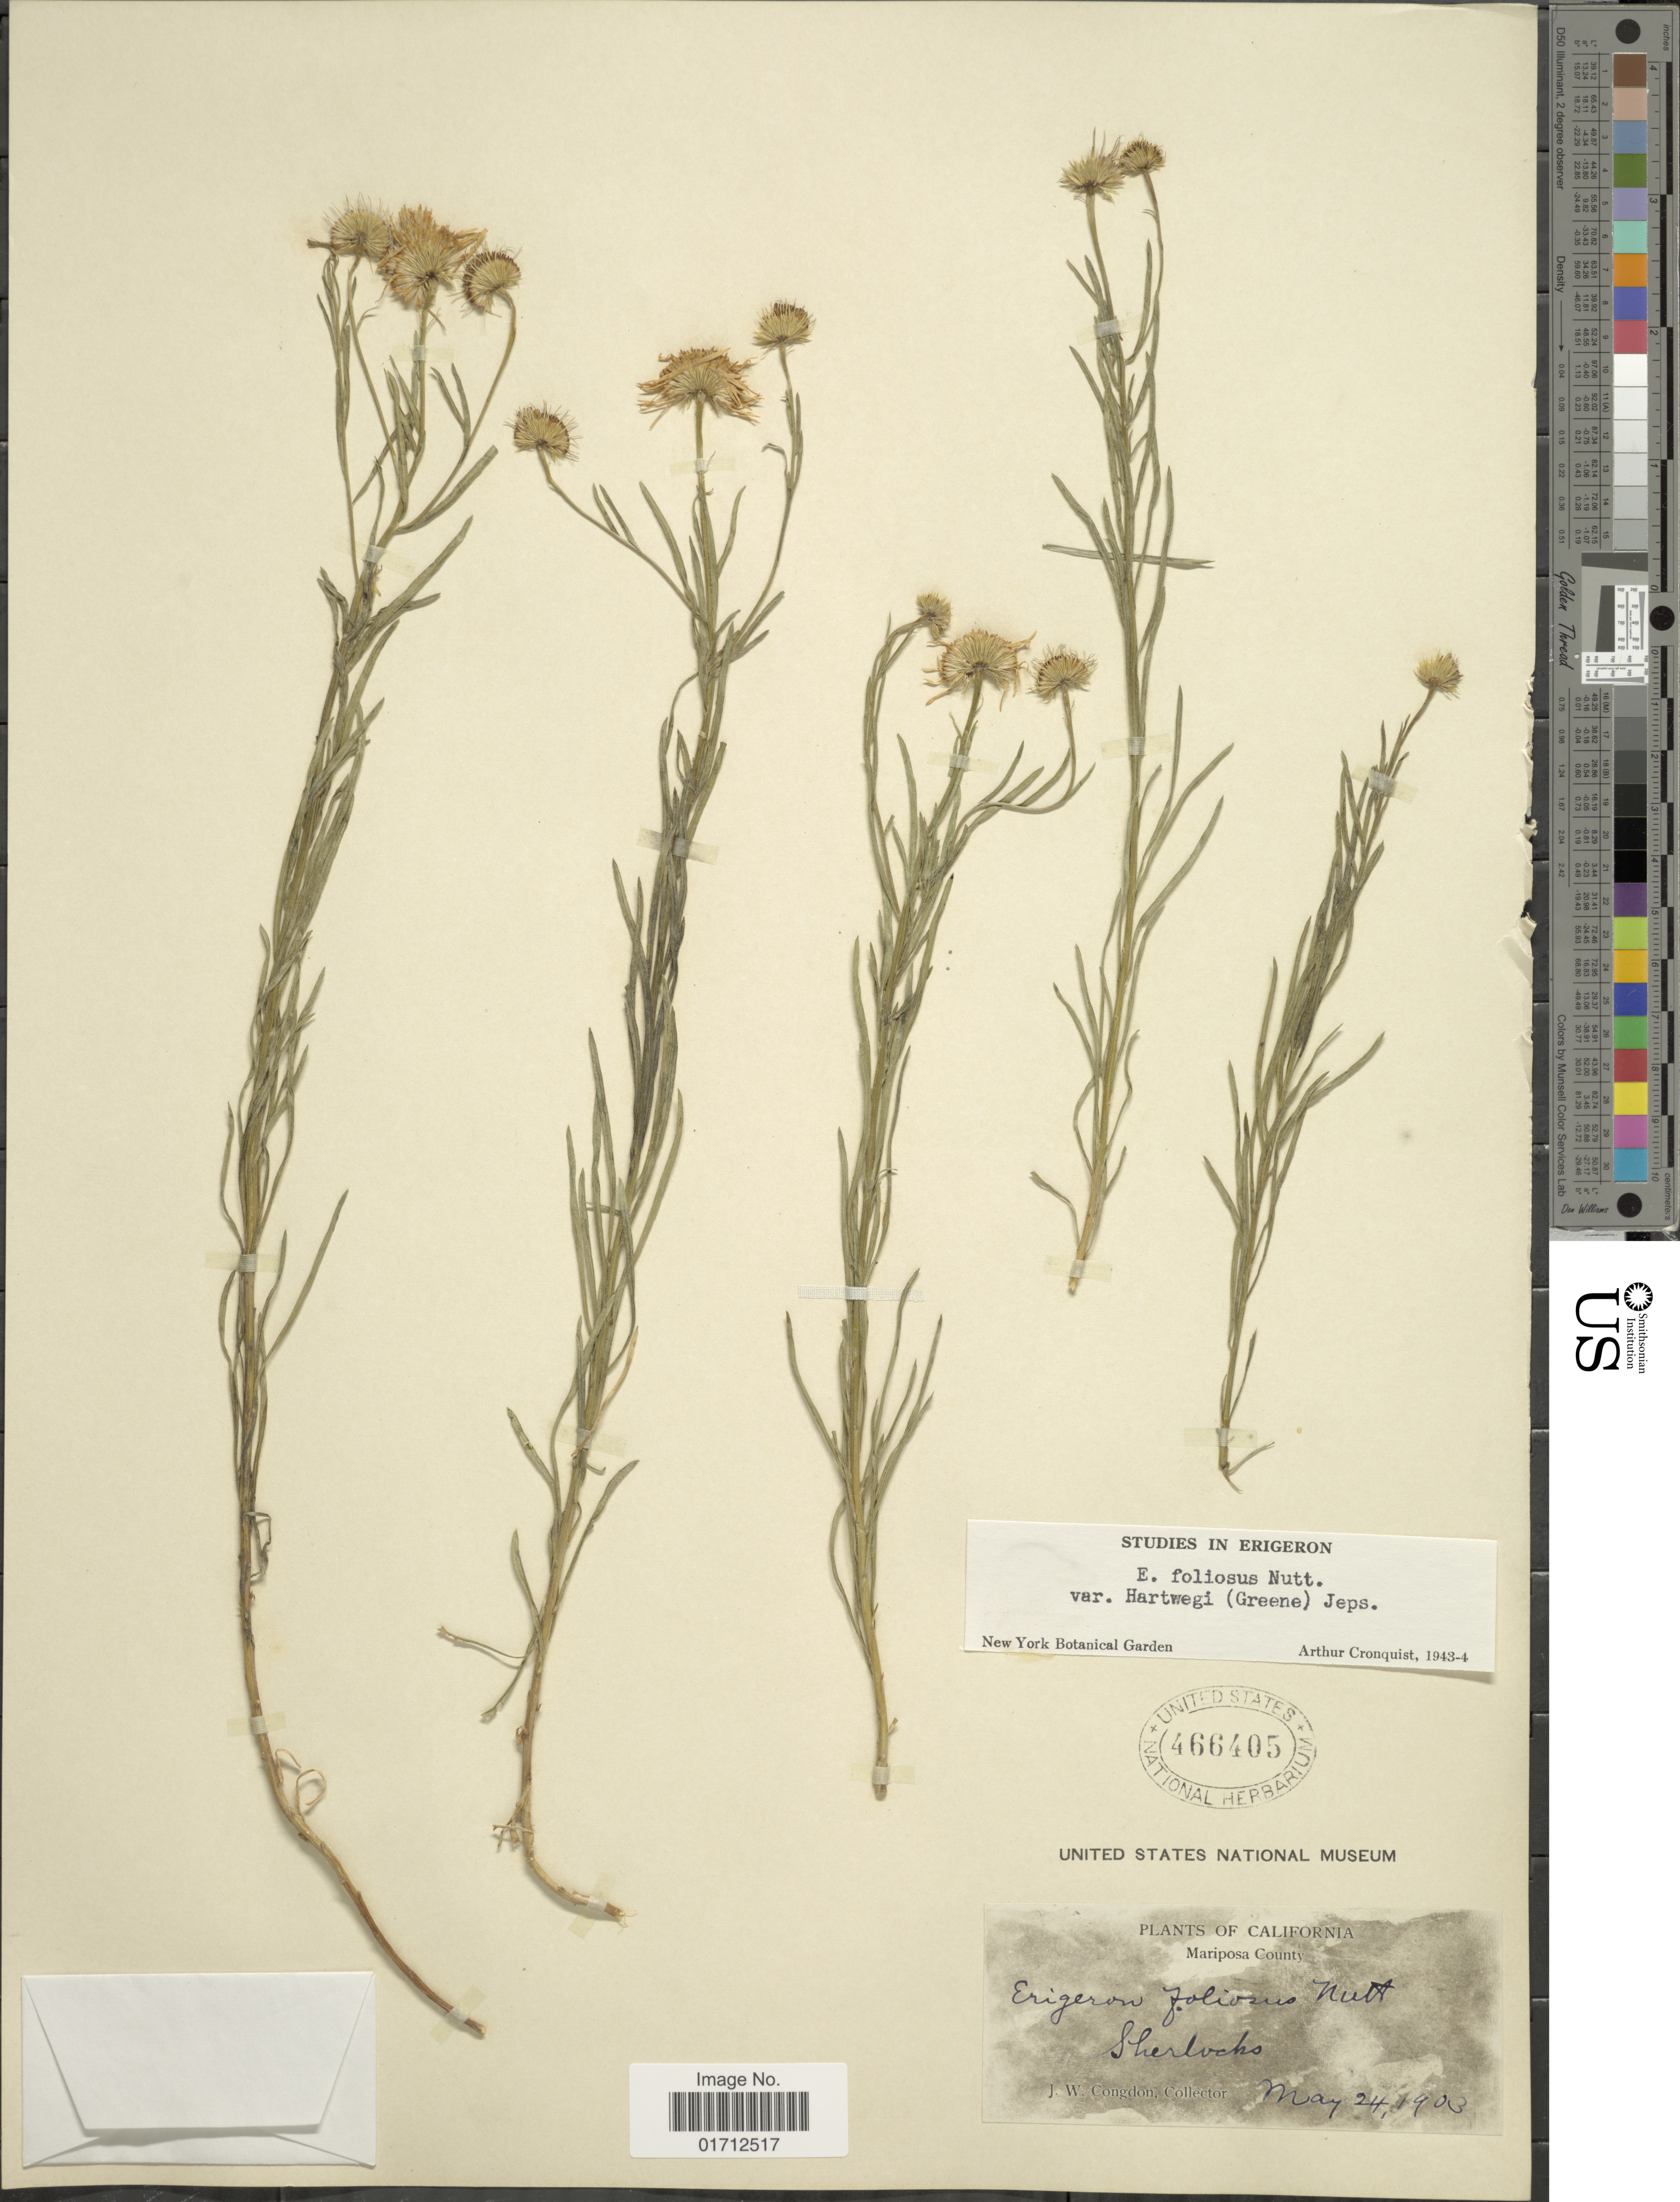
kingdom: Plantae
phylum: Tracheophyta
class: Magnoliopsida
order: Asterales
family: Asteraceae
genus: Erigeron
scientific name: Erigeron foliosus var. hartwegii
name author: (Greene) Jeps.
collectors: J. W. Congdon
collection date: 1903-05-24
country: United States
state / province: California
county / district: Mariposa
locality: Mariposa County, Sherlocks.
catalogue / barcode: US 466405